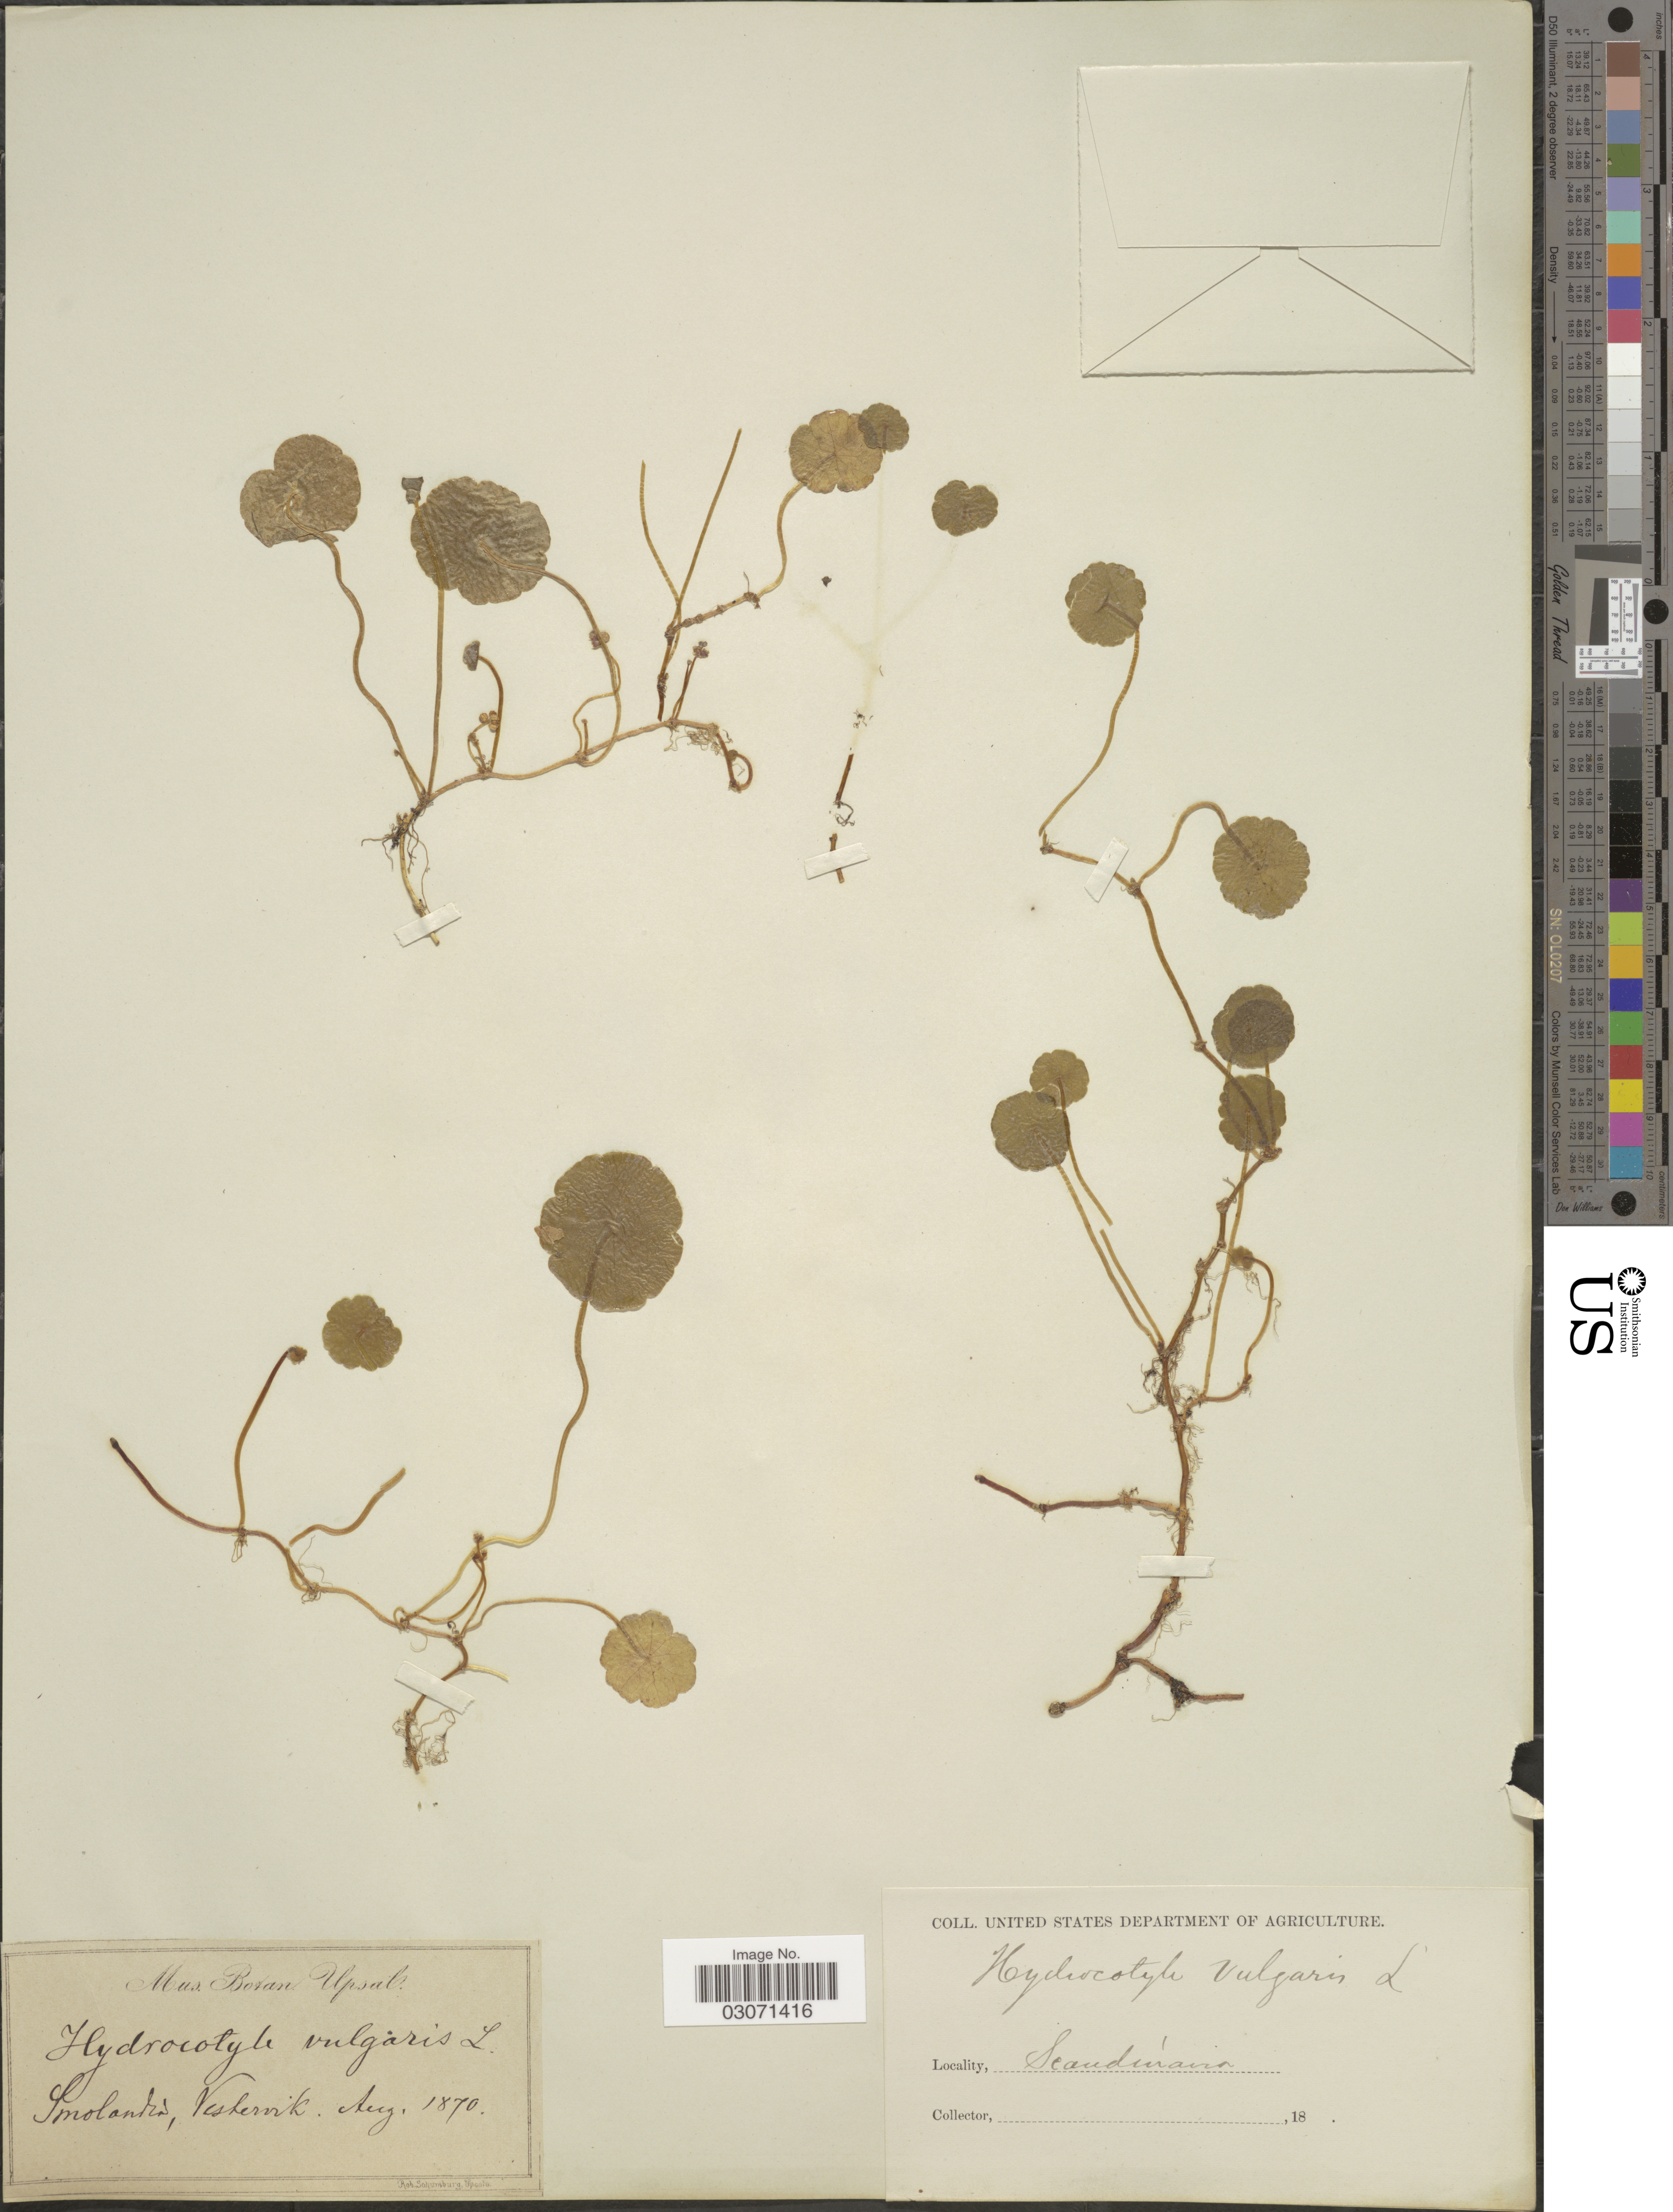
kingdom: Plantae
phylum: Tracheophyta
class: Magnoliopsida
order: Apiales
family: Araliaceae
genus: Hydrocotyle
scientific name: Hydrocotyle vulgaris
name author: L.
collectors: Facchini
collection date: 1870-08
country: Sweden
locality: Scandinavia. Smolandia, Vastervik.